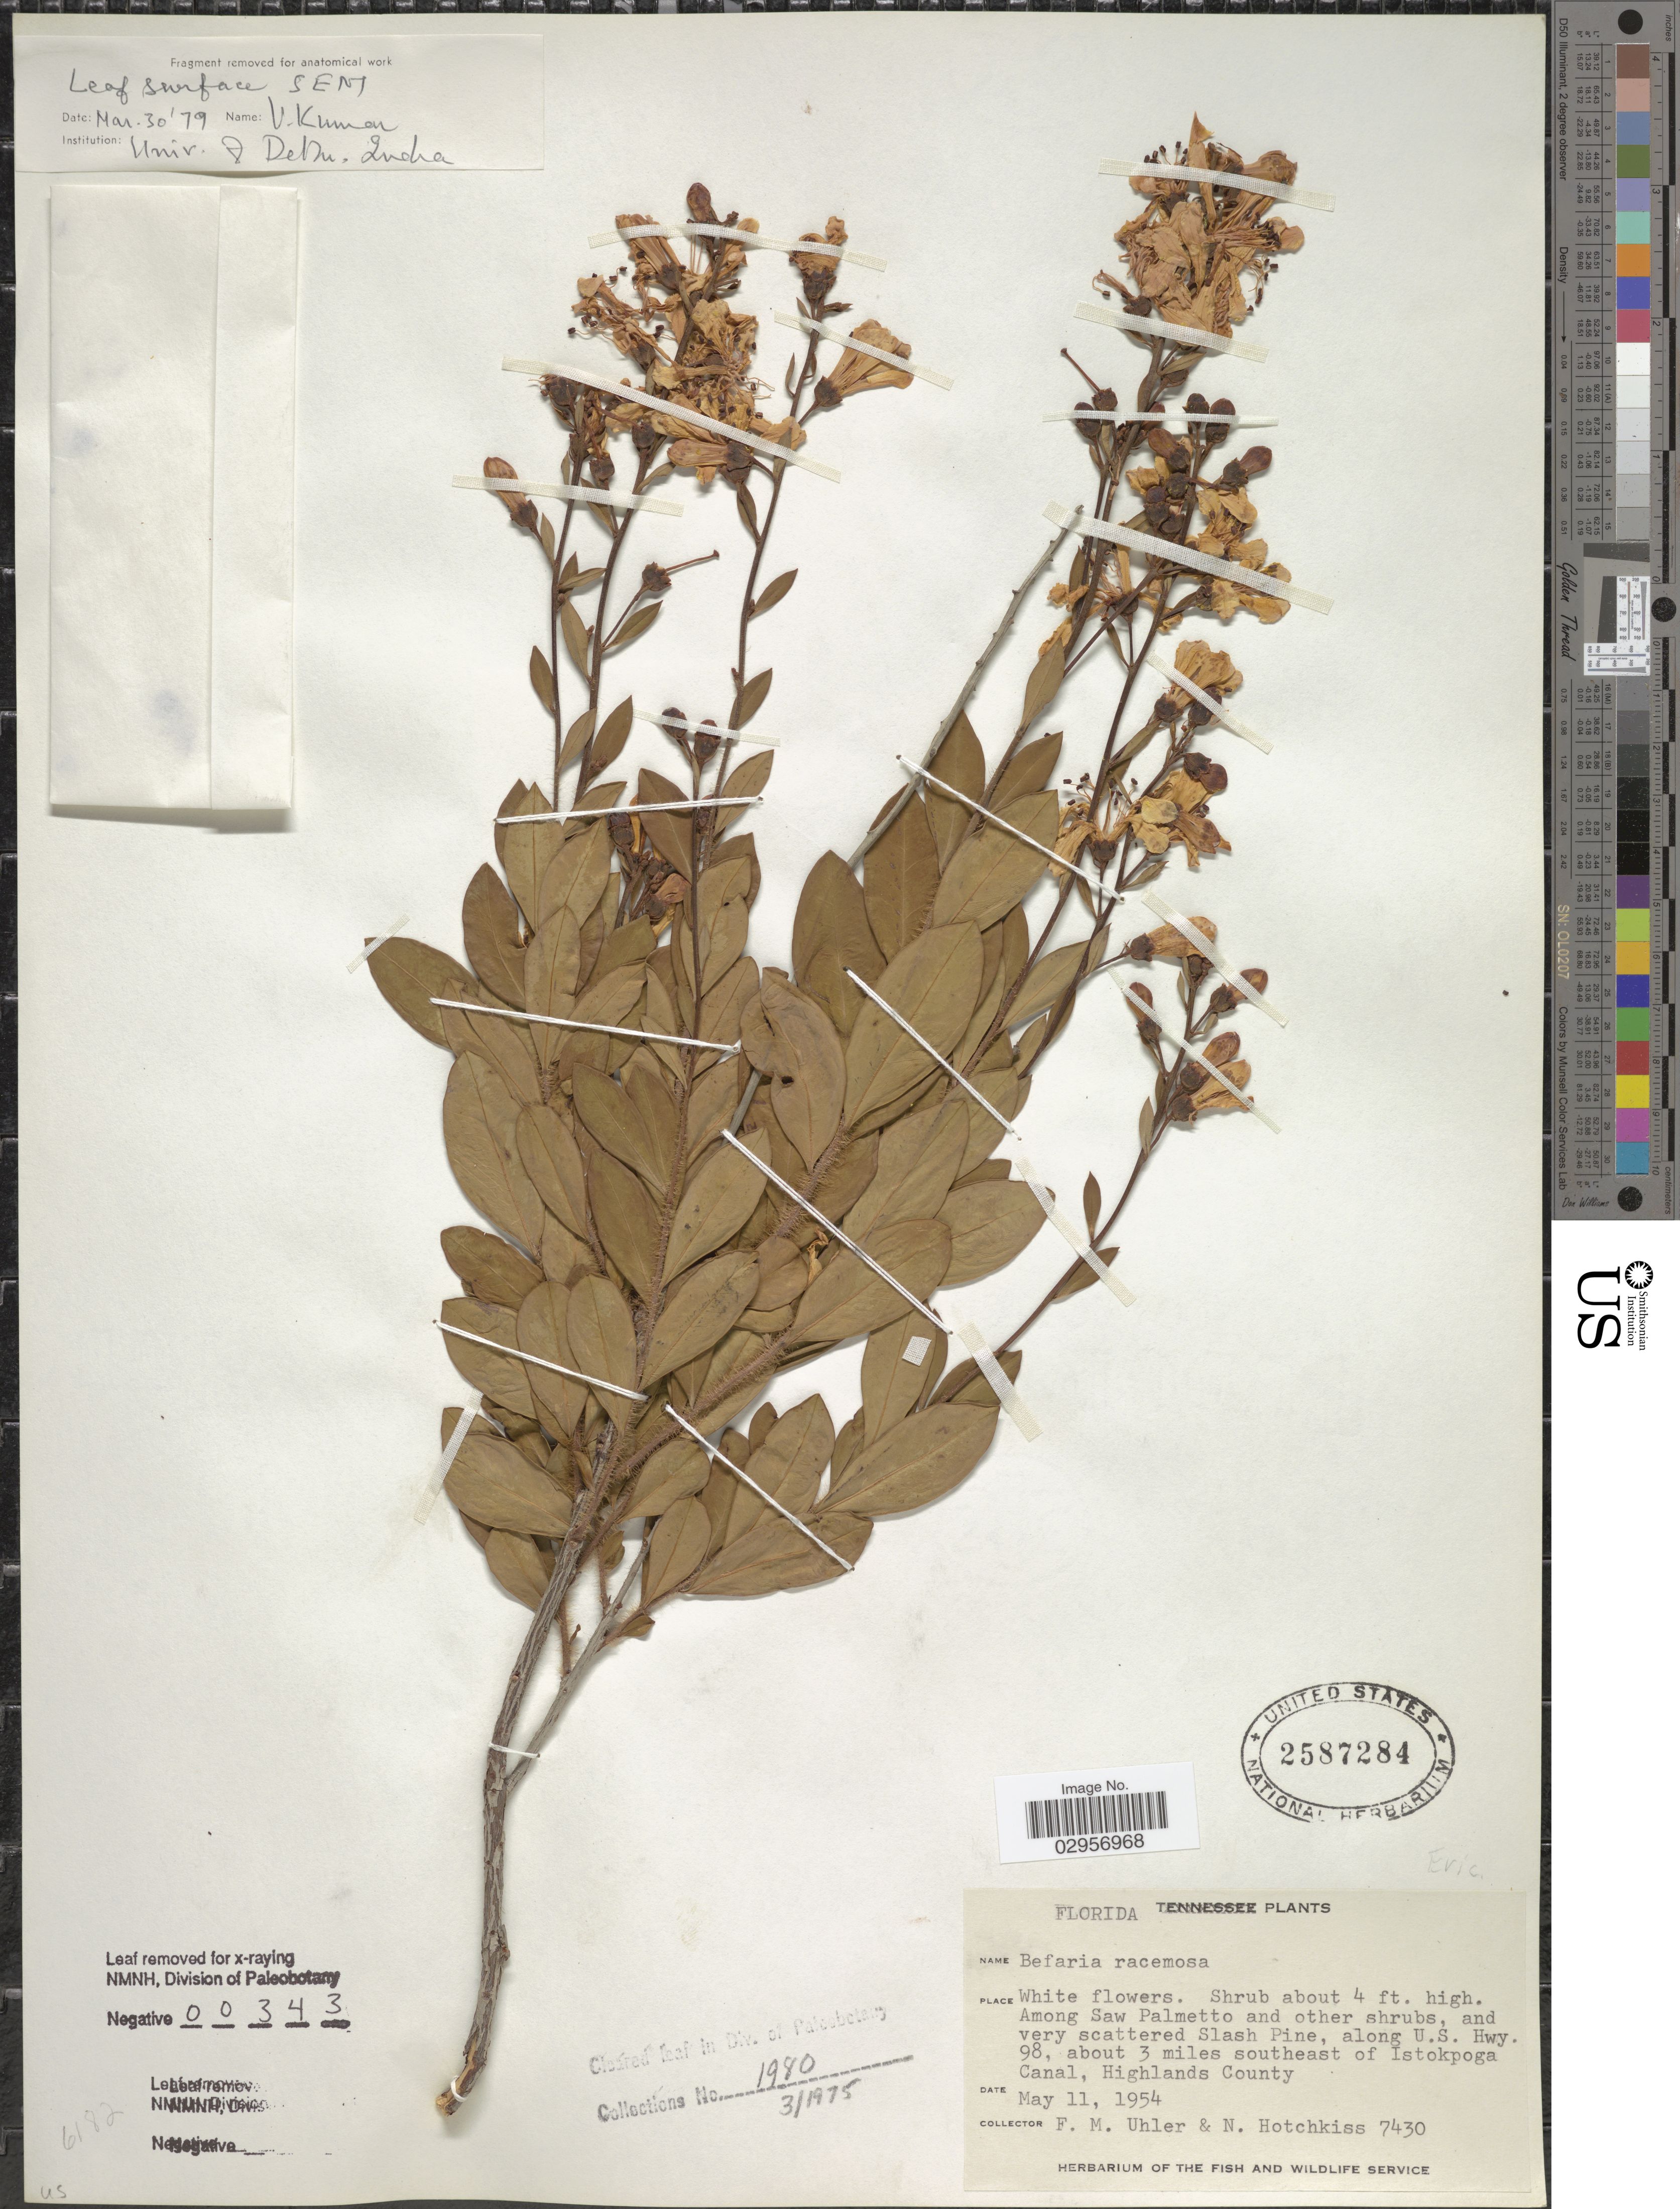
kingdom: Plantae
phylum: Tracheophyta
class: Magnoliopsida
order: Ericales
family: Ericaceae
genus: Bejaria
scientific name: Bejaria racemosa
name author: Vent.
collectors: F. M. Uhler & N. Hotchkiss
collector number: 7430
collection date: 1954-05-11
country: United States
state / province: Florida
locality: Among Saw Palmetto Slash Pine, along U.S. Hwy. 98, about 3 miles southeast of Istokpoga Canal, Highlands County.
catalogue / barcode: US 2587284